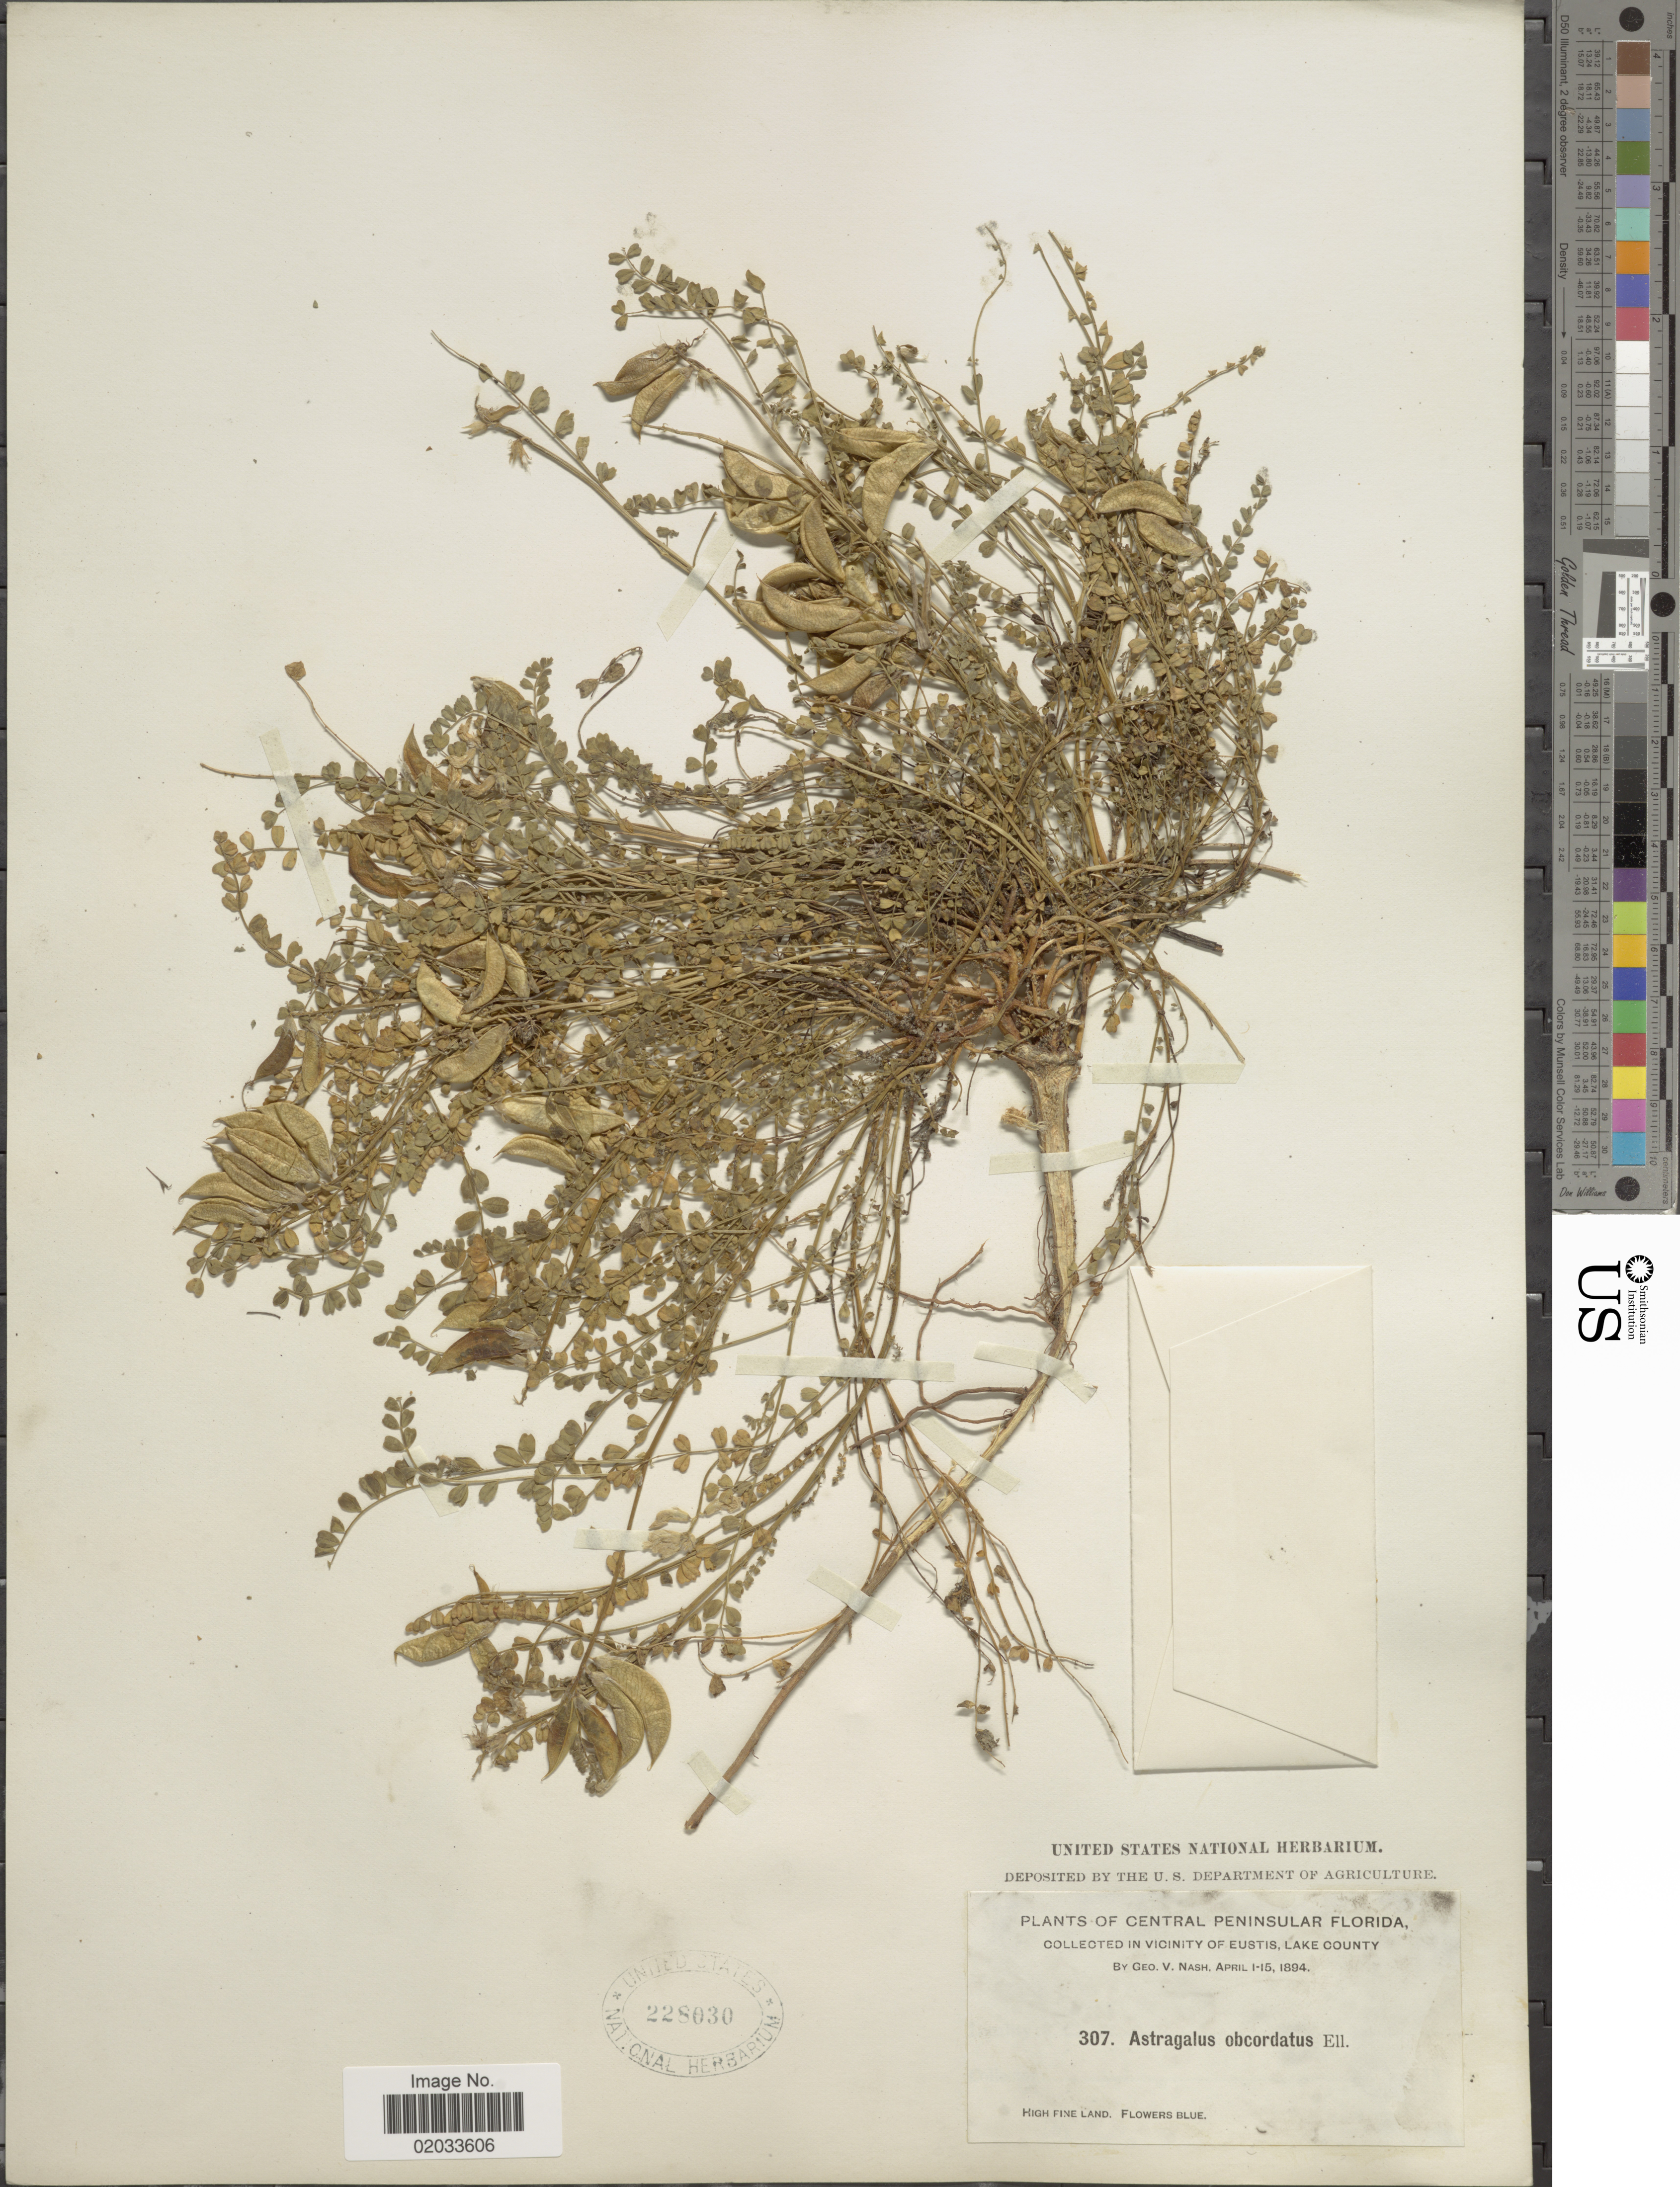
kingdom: Plantae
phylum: Tracheophyta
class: Magnoliopsida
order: Fabales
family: Fabaceae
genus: Astragalus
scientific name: Astragalus obcordatus Boiss., nom. illeg.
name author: Boiss.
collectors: G. V. Nash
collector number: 307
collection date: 1894-04-01/1894-04-15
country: United States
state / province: Florida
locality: Central Peninsular Florida, in vicinity of Eustis, Lake County, High Fine Land.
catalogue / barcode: US 228030